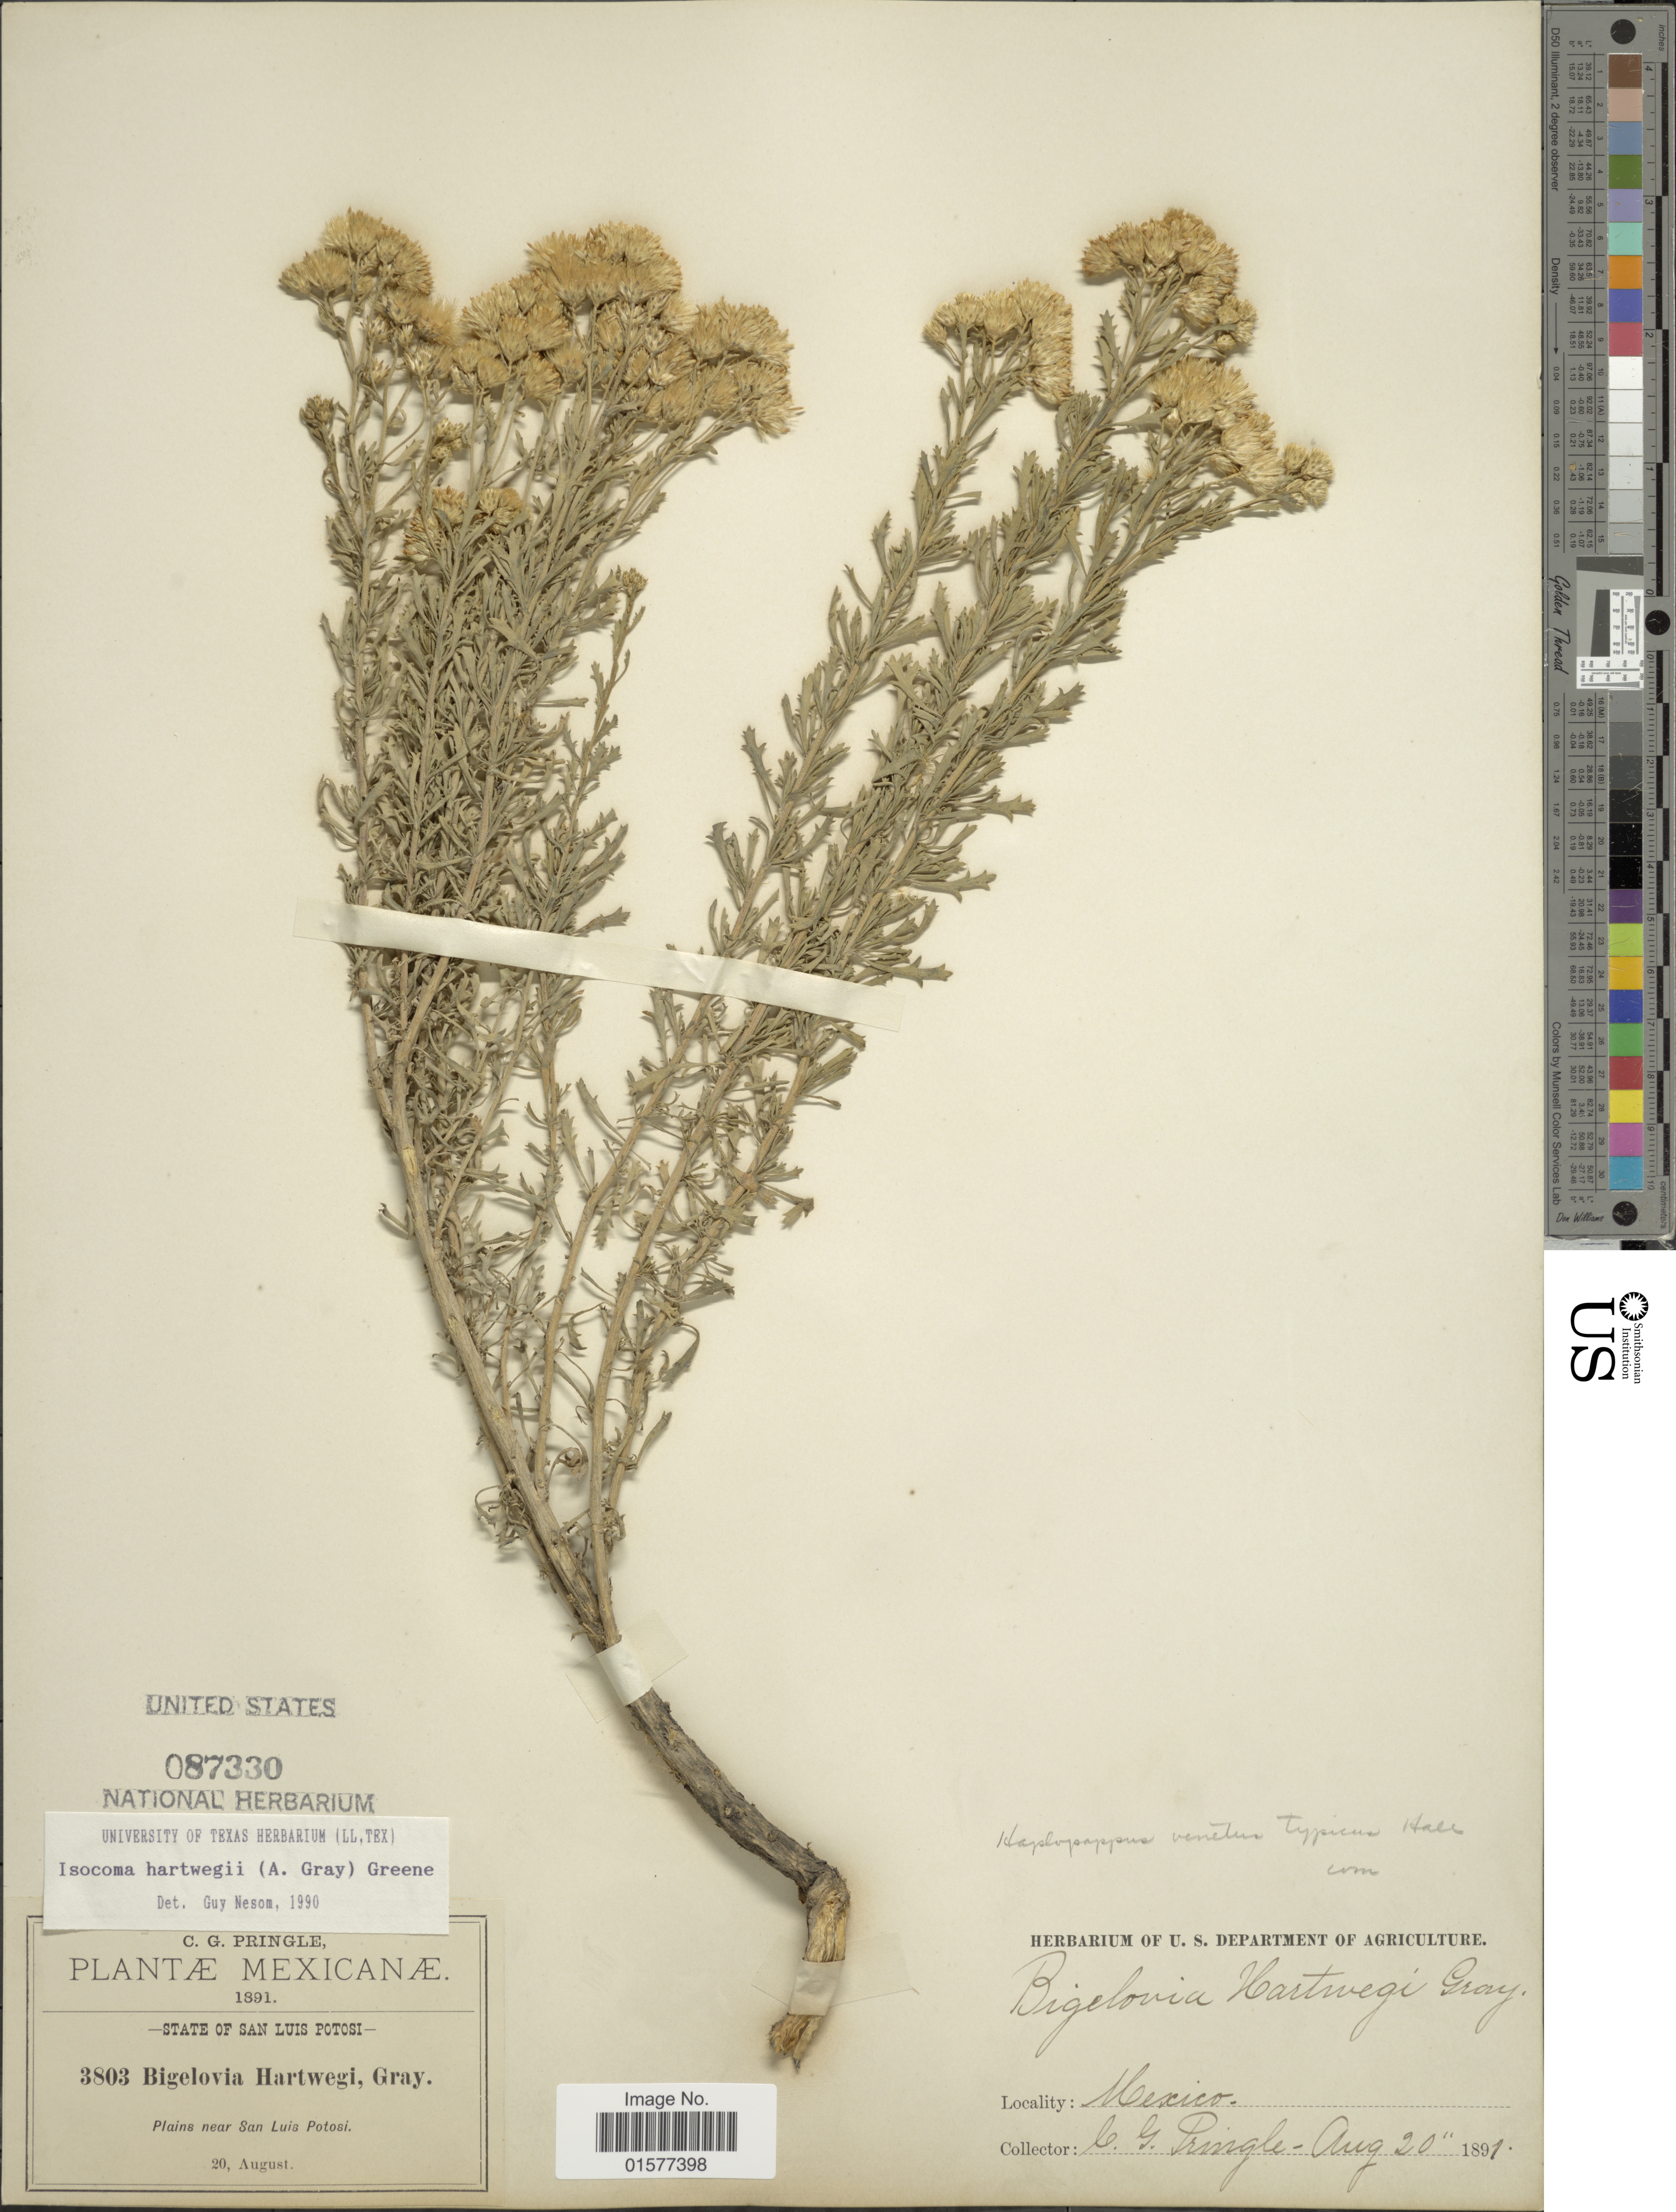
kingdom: Plantae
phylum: Tracheophyta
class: Magnoliopsida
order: Asterales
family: Asteraceae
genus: Isocoma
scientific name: Isocoma hartwegii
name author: (A. Gray) Greene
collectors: C. G. Pringle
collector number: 3803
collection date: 1891-08-20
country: Mexico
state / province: San Luis Potosí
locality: State of San Luis Potosi, Plains near San Luis Potosi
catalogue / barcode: US 87330